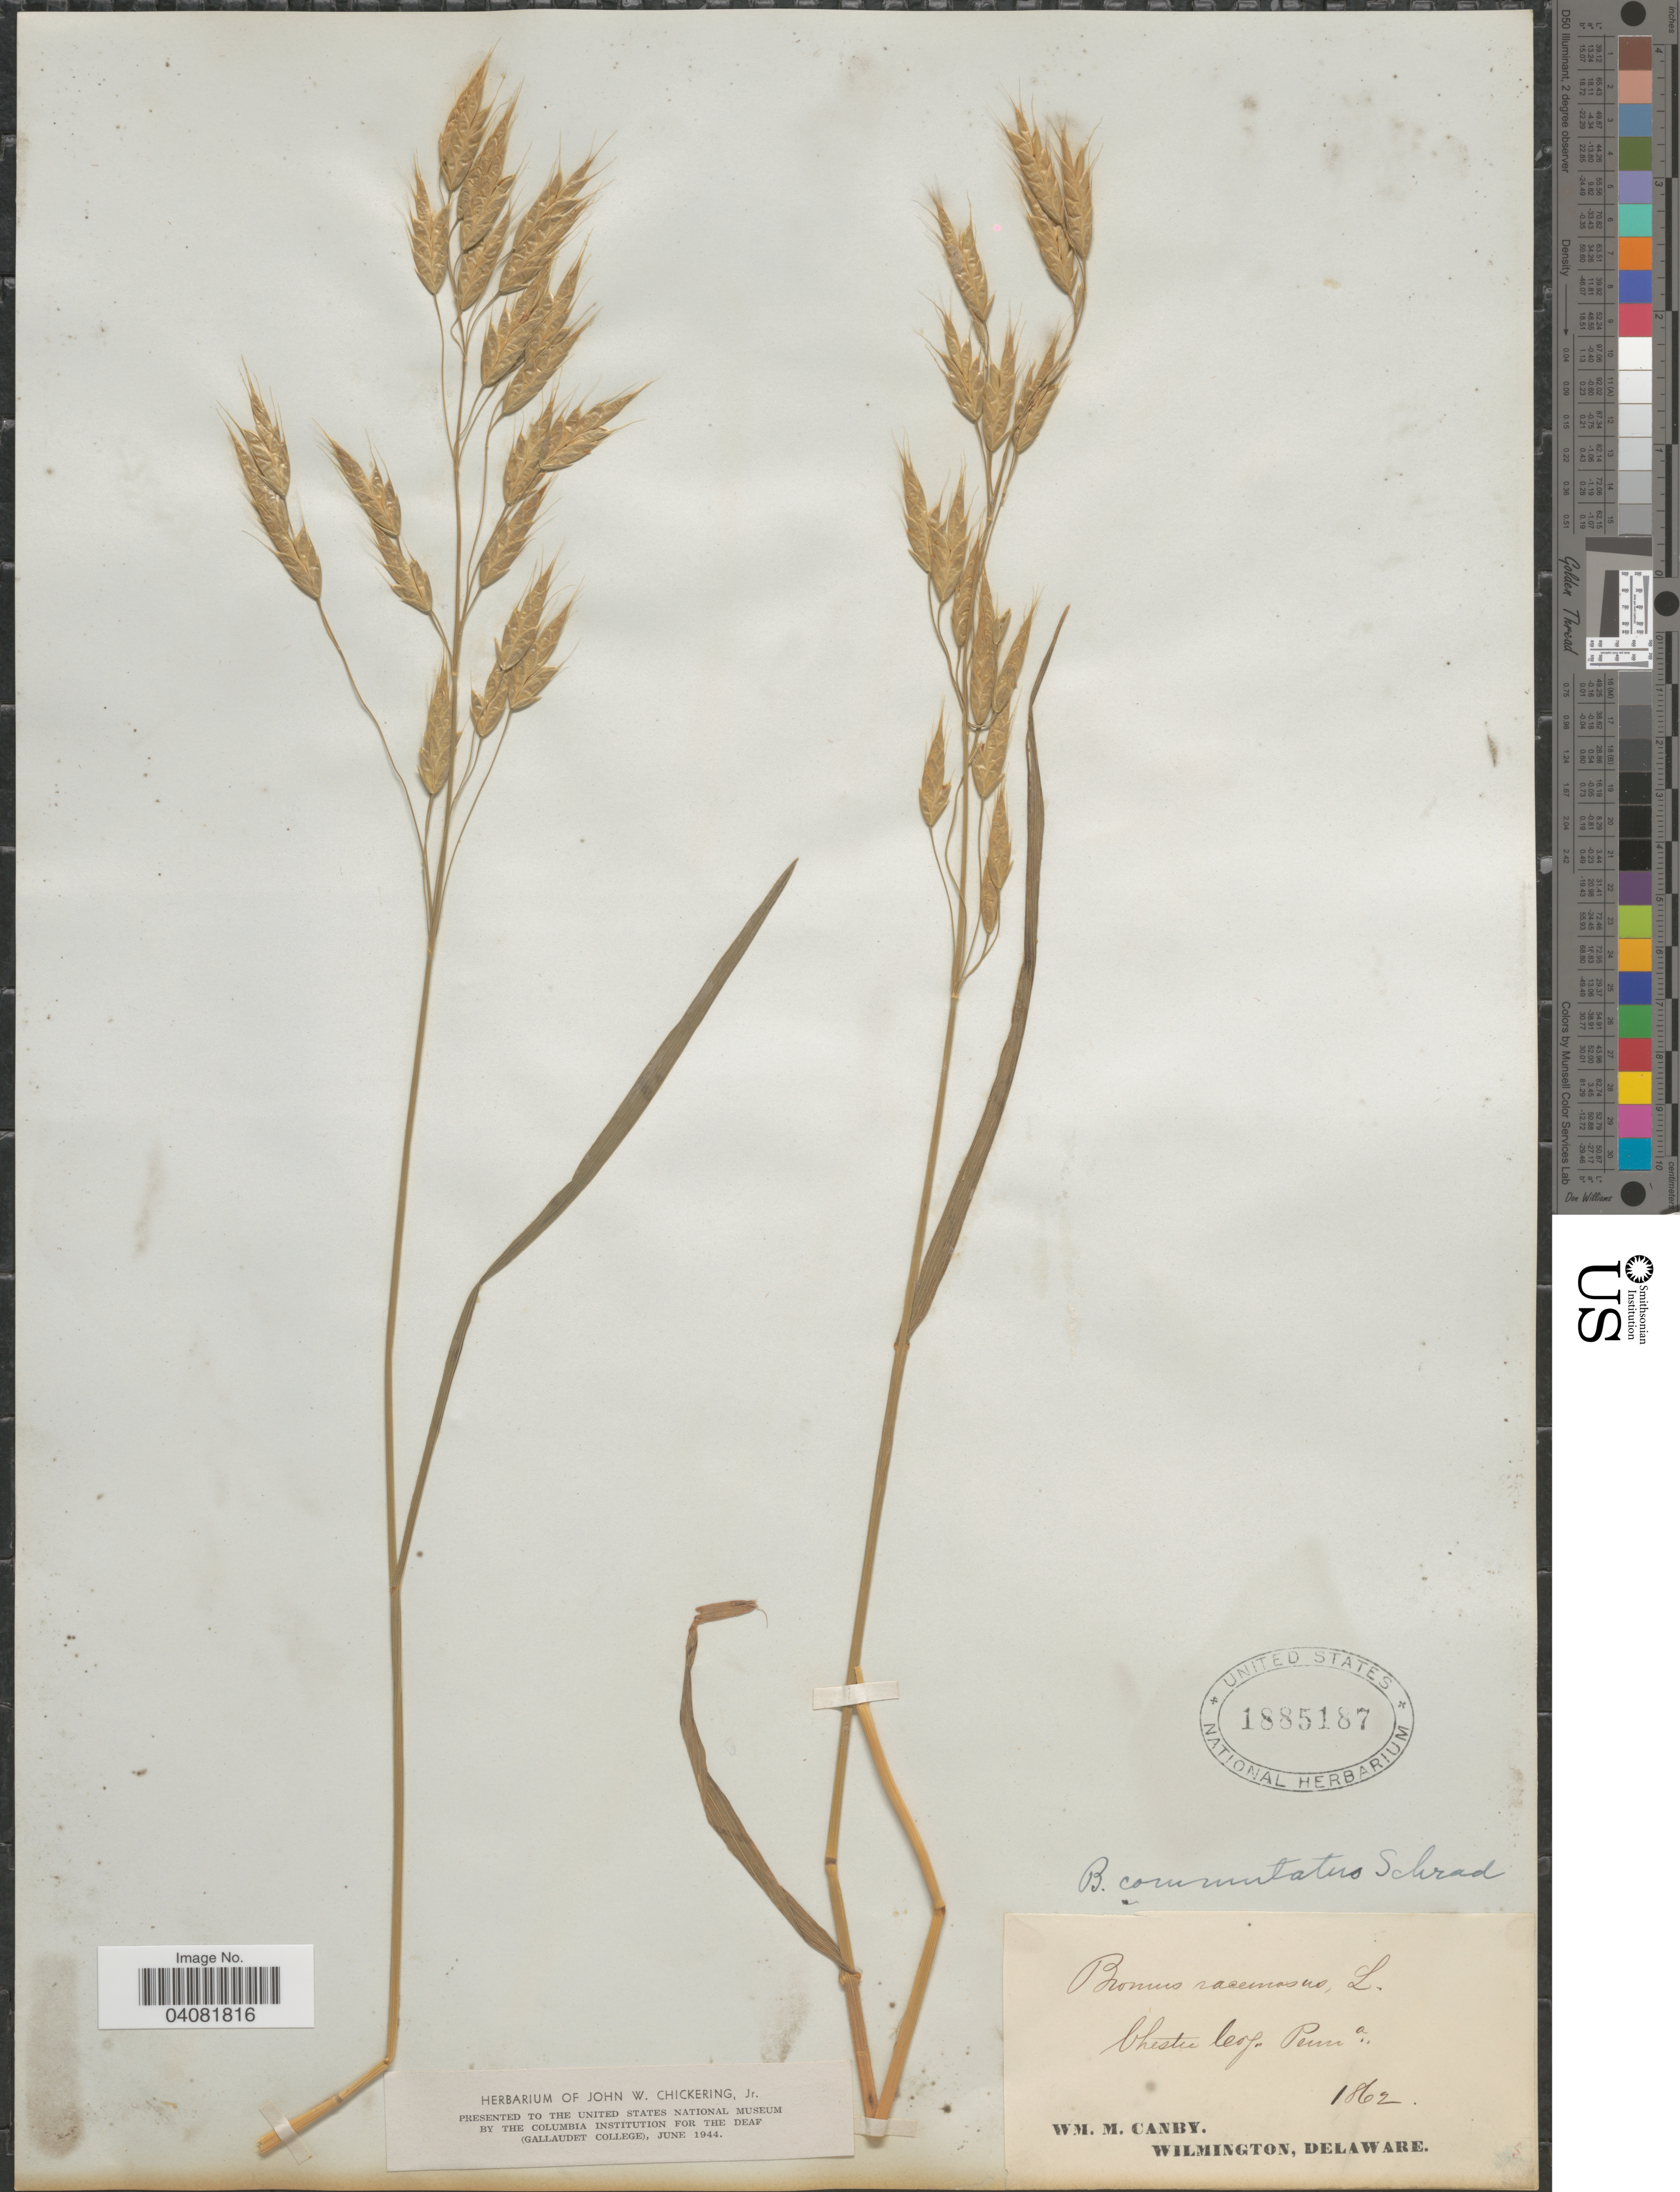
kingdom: Plantae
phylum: Tracheophyta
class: Liliopsida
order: Poales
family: Poaceae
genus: Bromus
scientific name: Bromus commutatus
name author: Schrad.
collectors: W. M. Canby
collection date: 1862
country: United States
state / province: Pennsylvania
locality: Chester Co.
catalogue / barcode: US 1885187